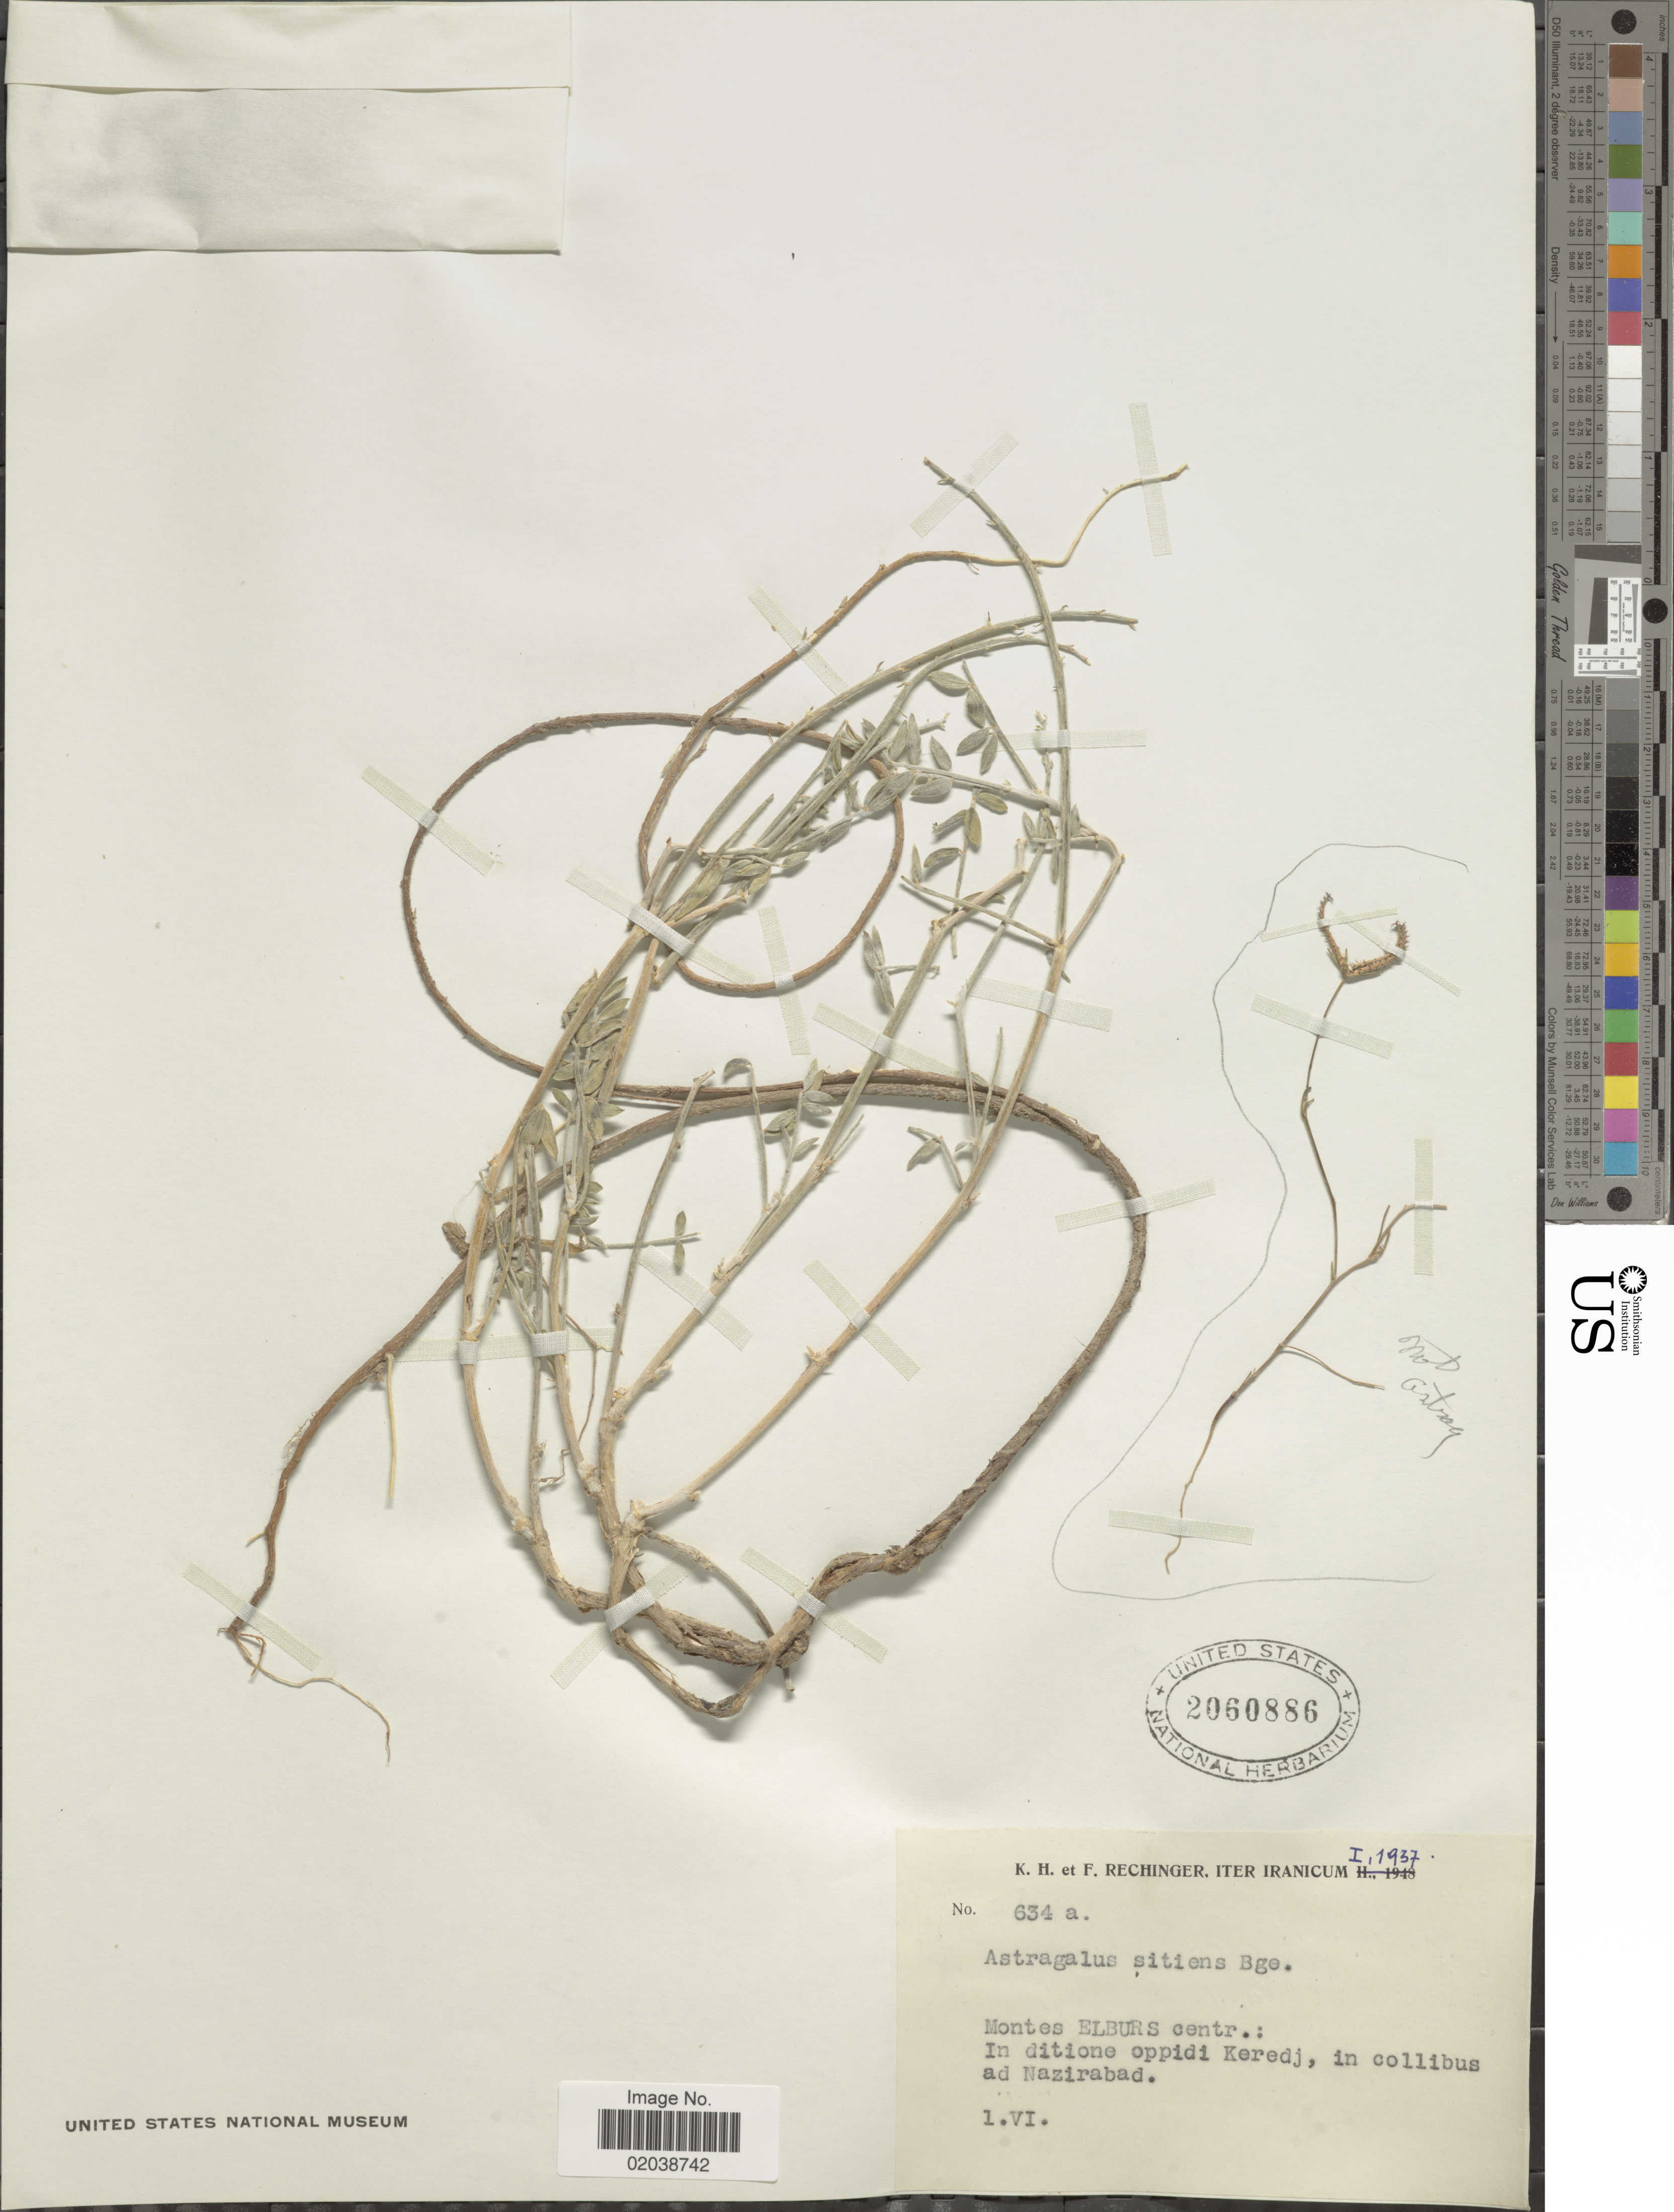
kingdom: Plantae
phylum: Tracheophyta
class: Magnoliopsida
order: Fabales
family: Fabaceae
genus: Astragalus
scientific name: Astragalus sitiens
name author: Bunge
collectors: K. H. Rechinger & F. Rechinger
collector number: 634a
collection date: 1937-06-01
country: Iran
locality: Montes Elburs centr: In ditione oppidi Keredj, in collibus ad Nazirabad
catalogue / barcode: US 2060886